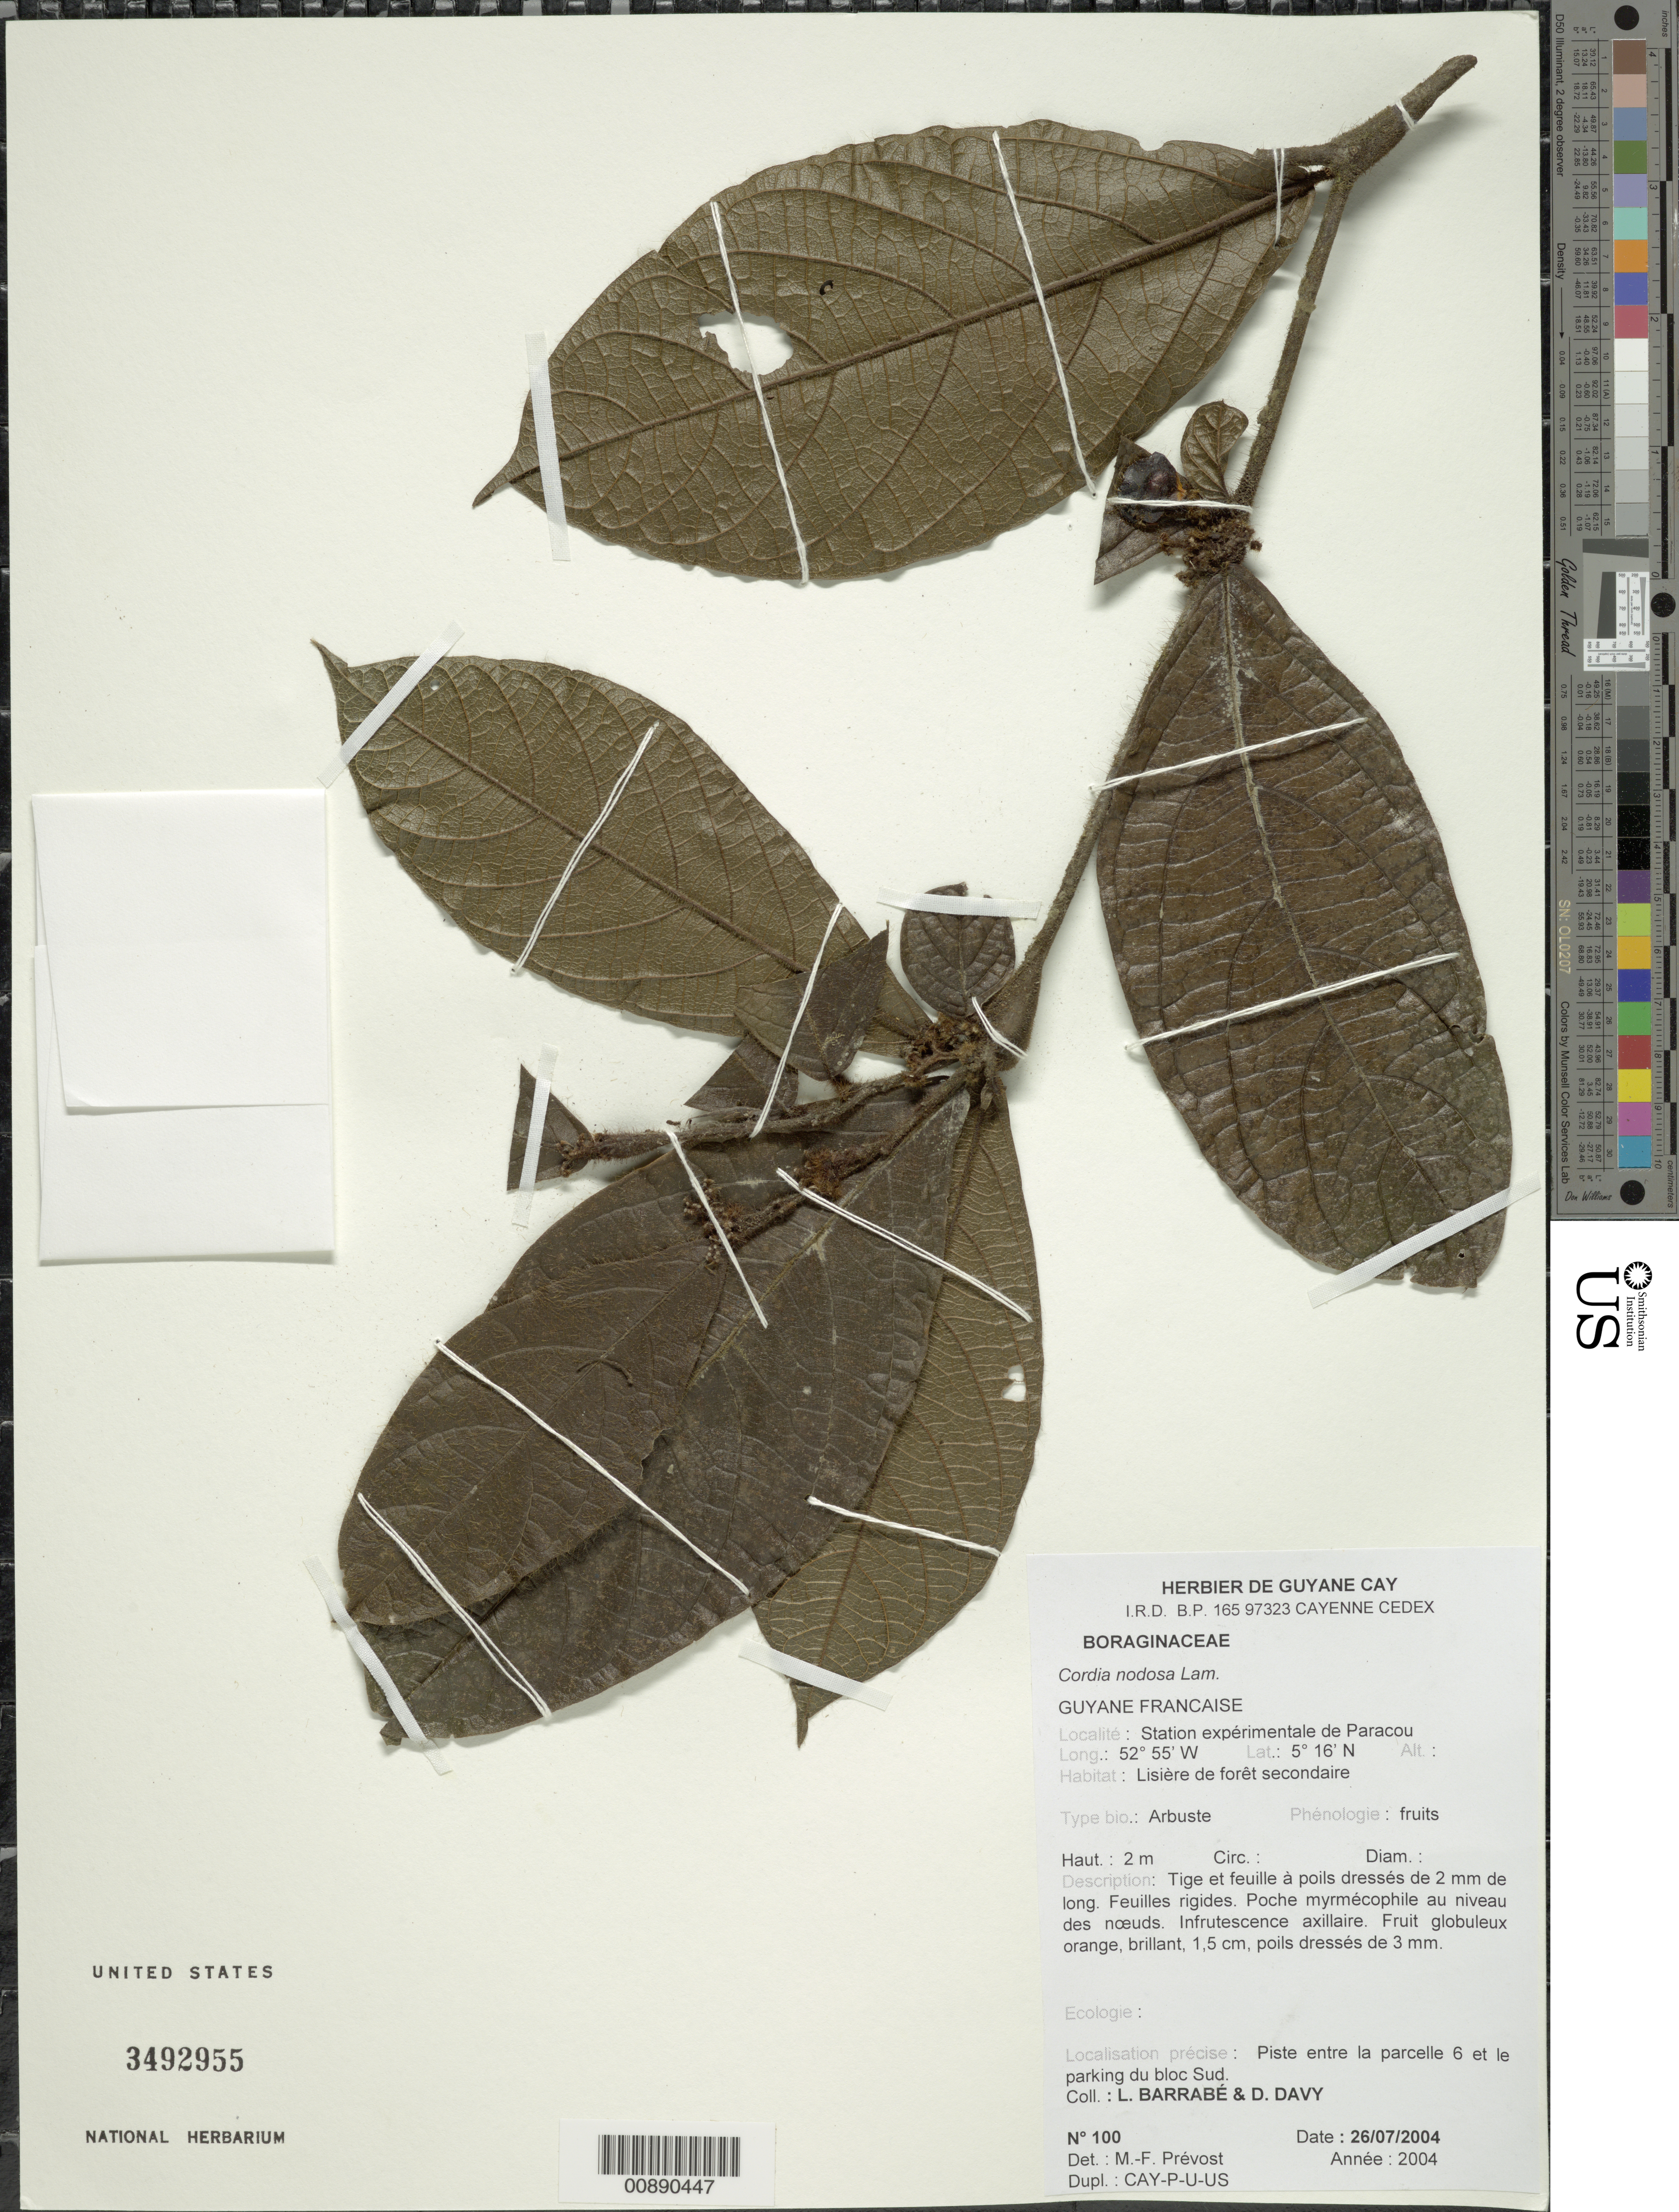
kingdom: Plantae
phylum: Tracheophyta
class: Magnoliopsida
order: Boraginales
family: Cordiaceae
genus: Cordia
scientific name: Cordia nodosa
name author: Lam.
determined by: Prévost, M.-F.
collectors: L. Barrabé & D. Davy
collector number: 100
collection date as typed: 26-Jul-04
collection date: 2004-07-26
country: French Guiana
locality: Sinnamary, Station de Recherche Expérimental de Paracou, entre parcelle 6 et parking du bloc Sud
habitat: Lisière de forêt secondaire; piste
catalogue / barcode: US 3492955